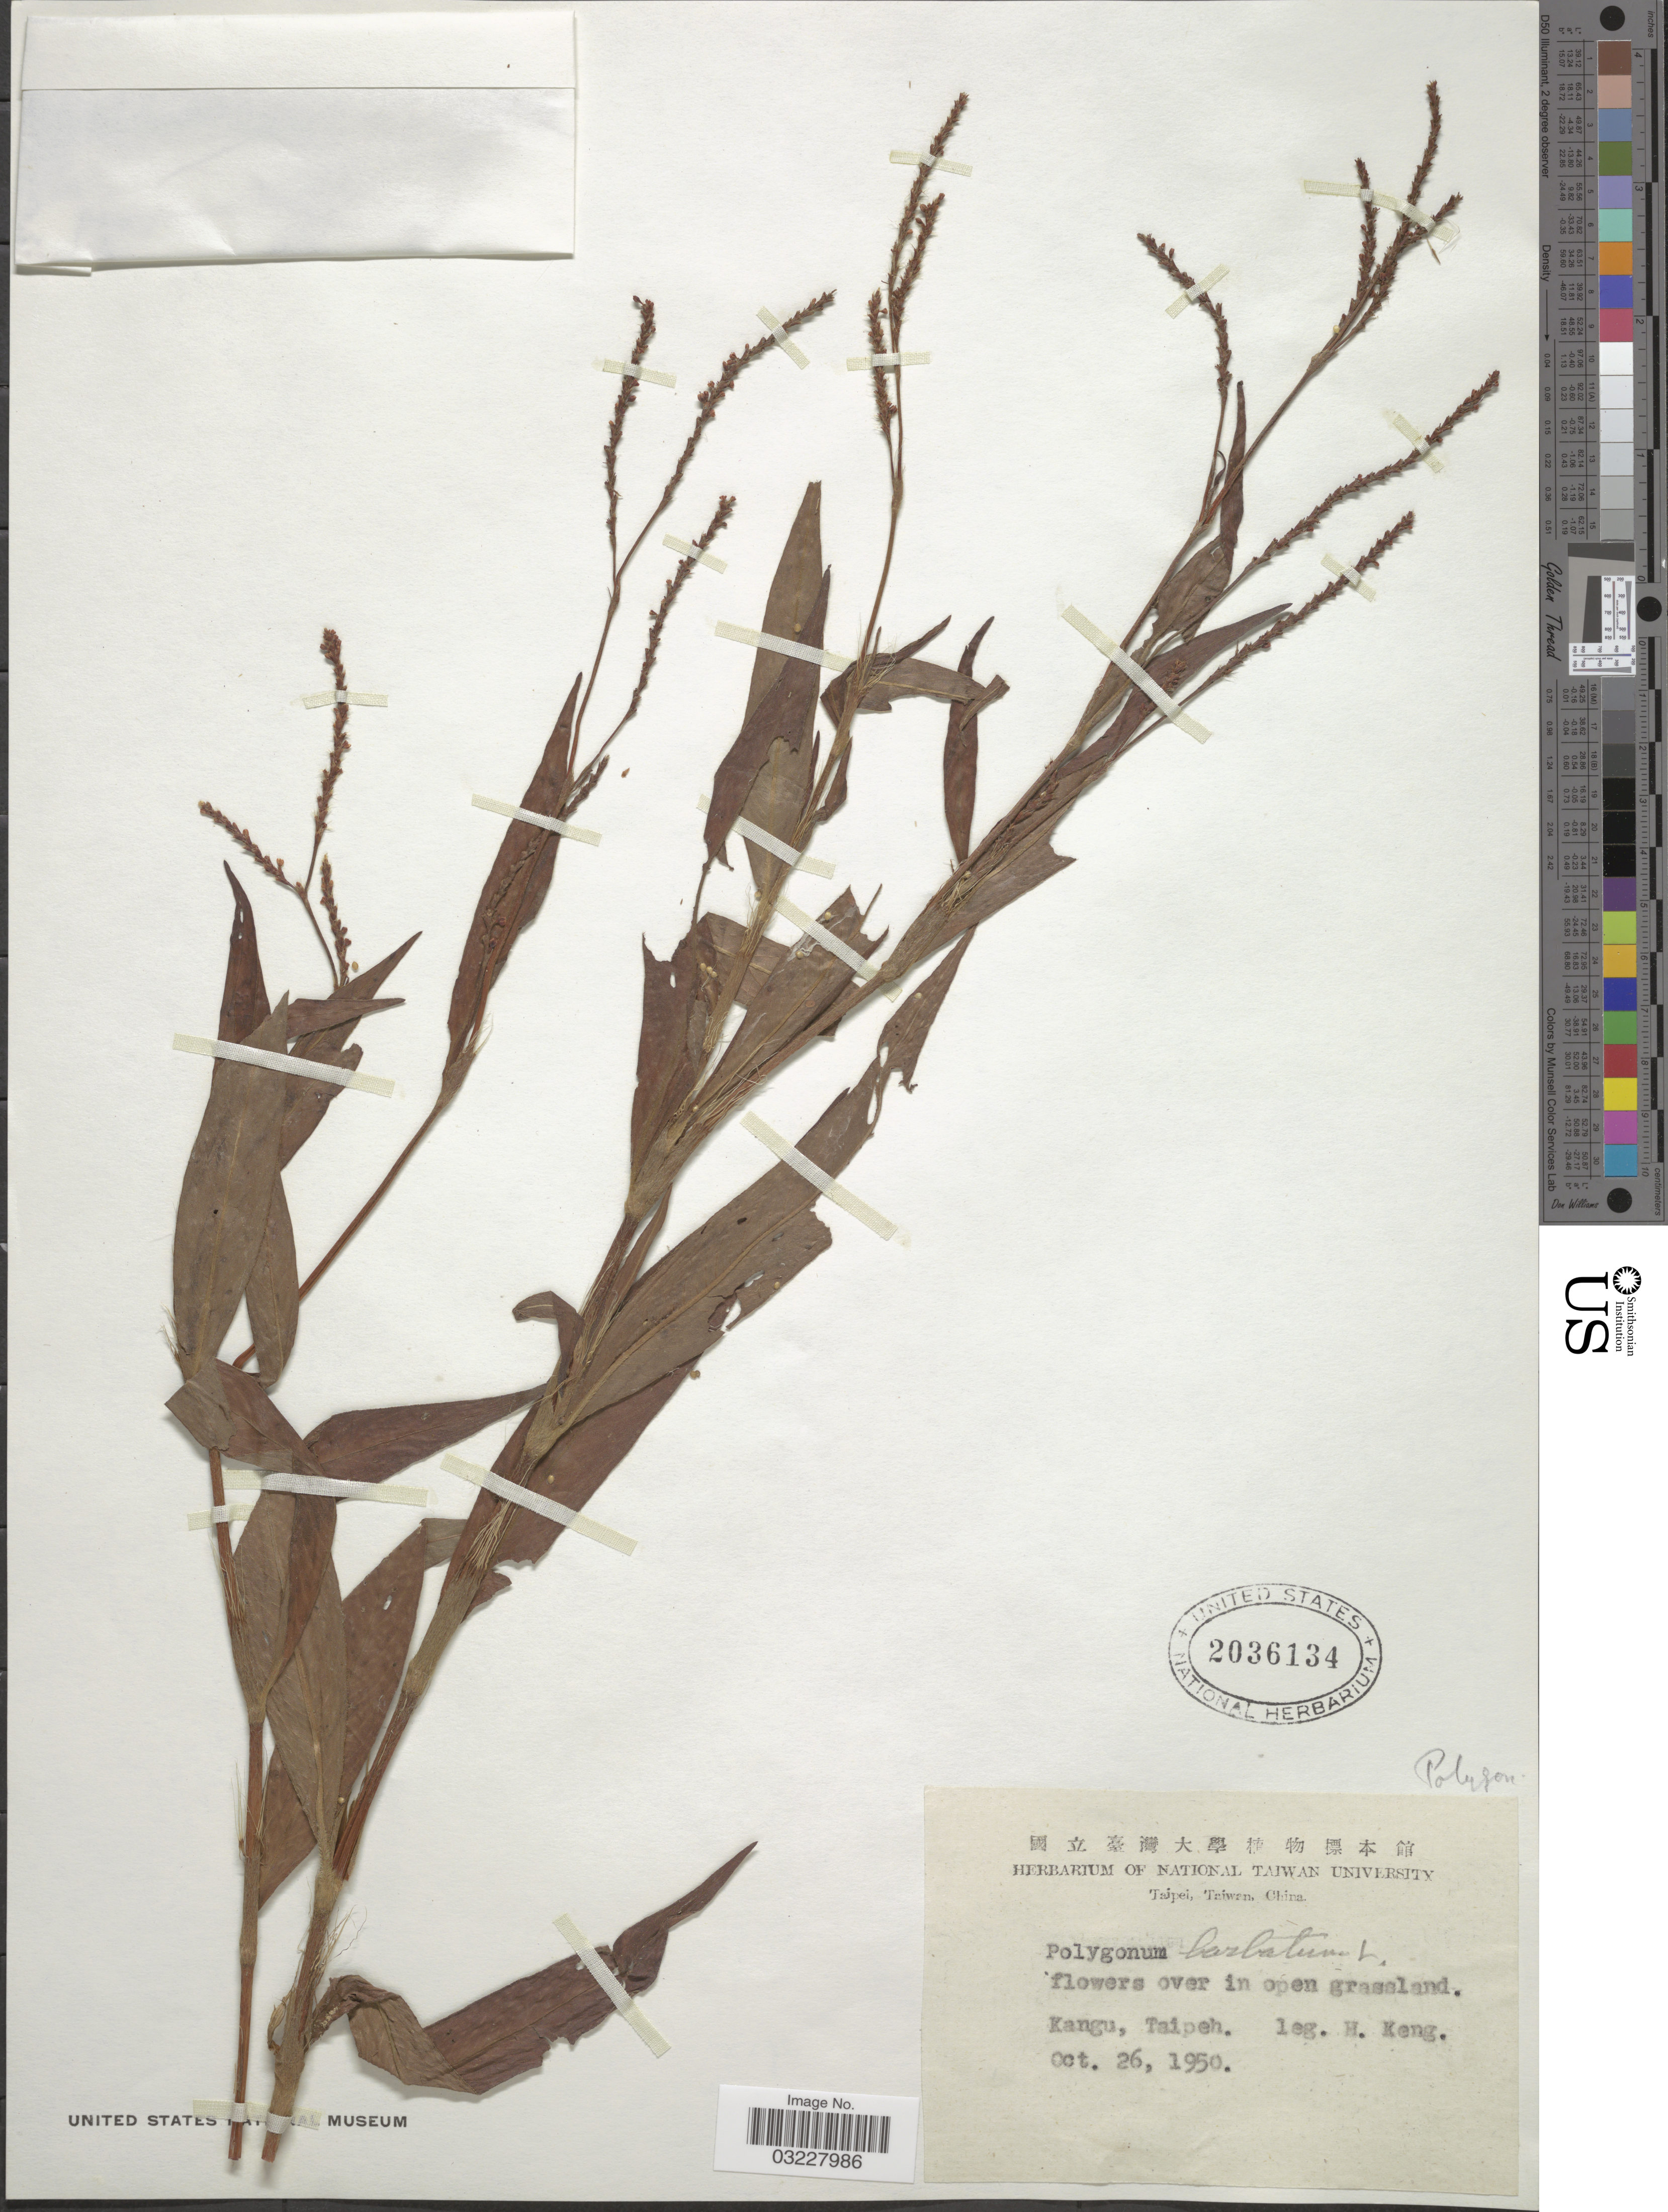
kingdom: Plantae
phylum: Tracheophyta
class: Magnoliopsida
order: Caryophyllales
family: Polygonaceae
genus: Polygonum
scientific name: Polygonum barbatum var. barbatum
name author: L.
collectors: H. Keng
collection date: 1950-10-26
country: Taiwan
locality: Kangu, Taipeh.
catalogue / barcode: US 2036134